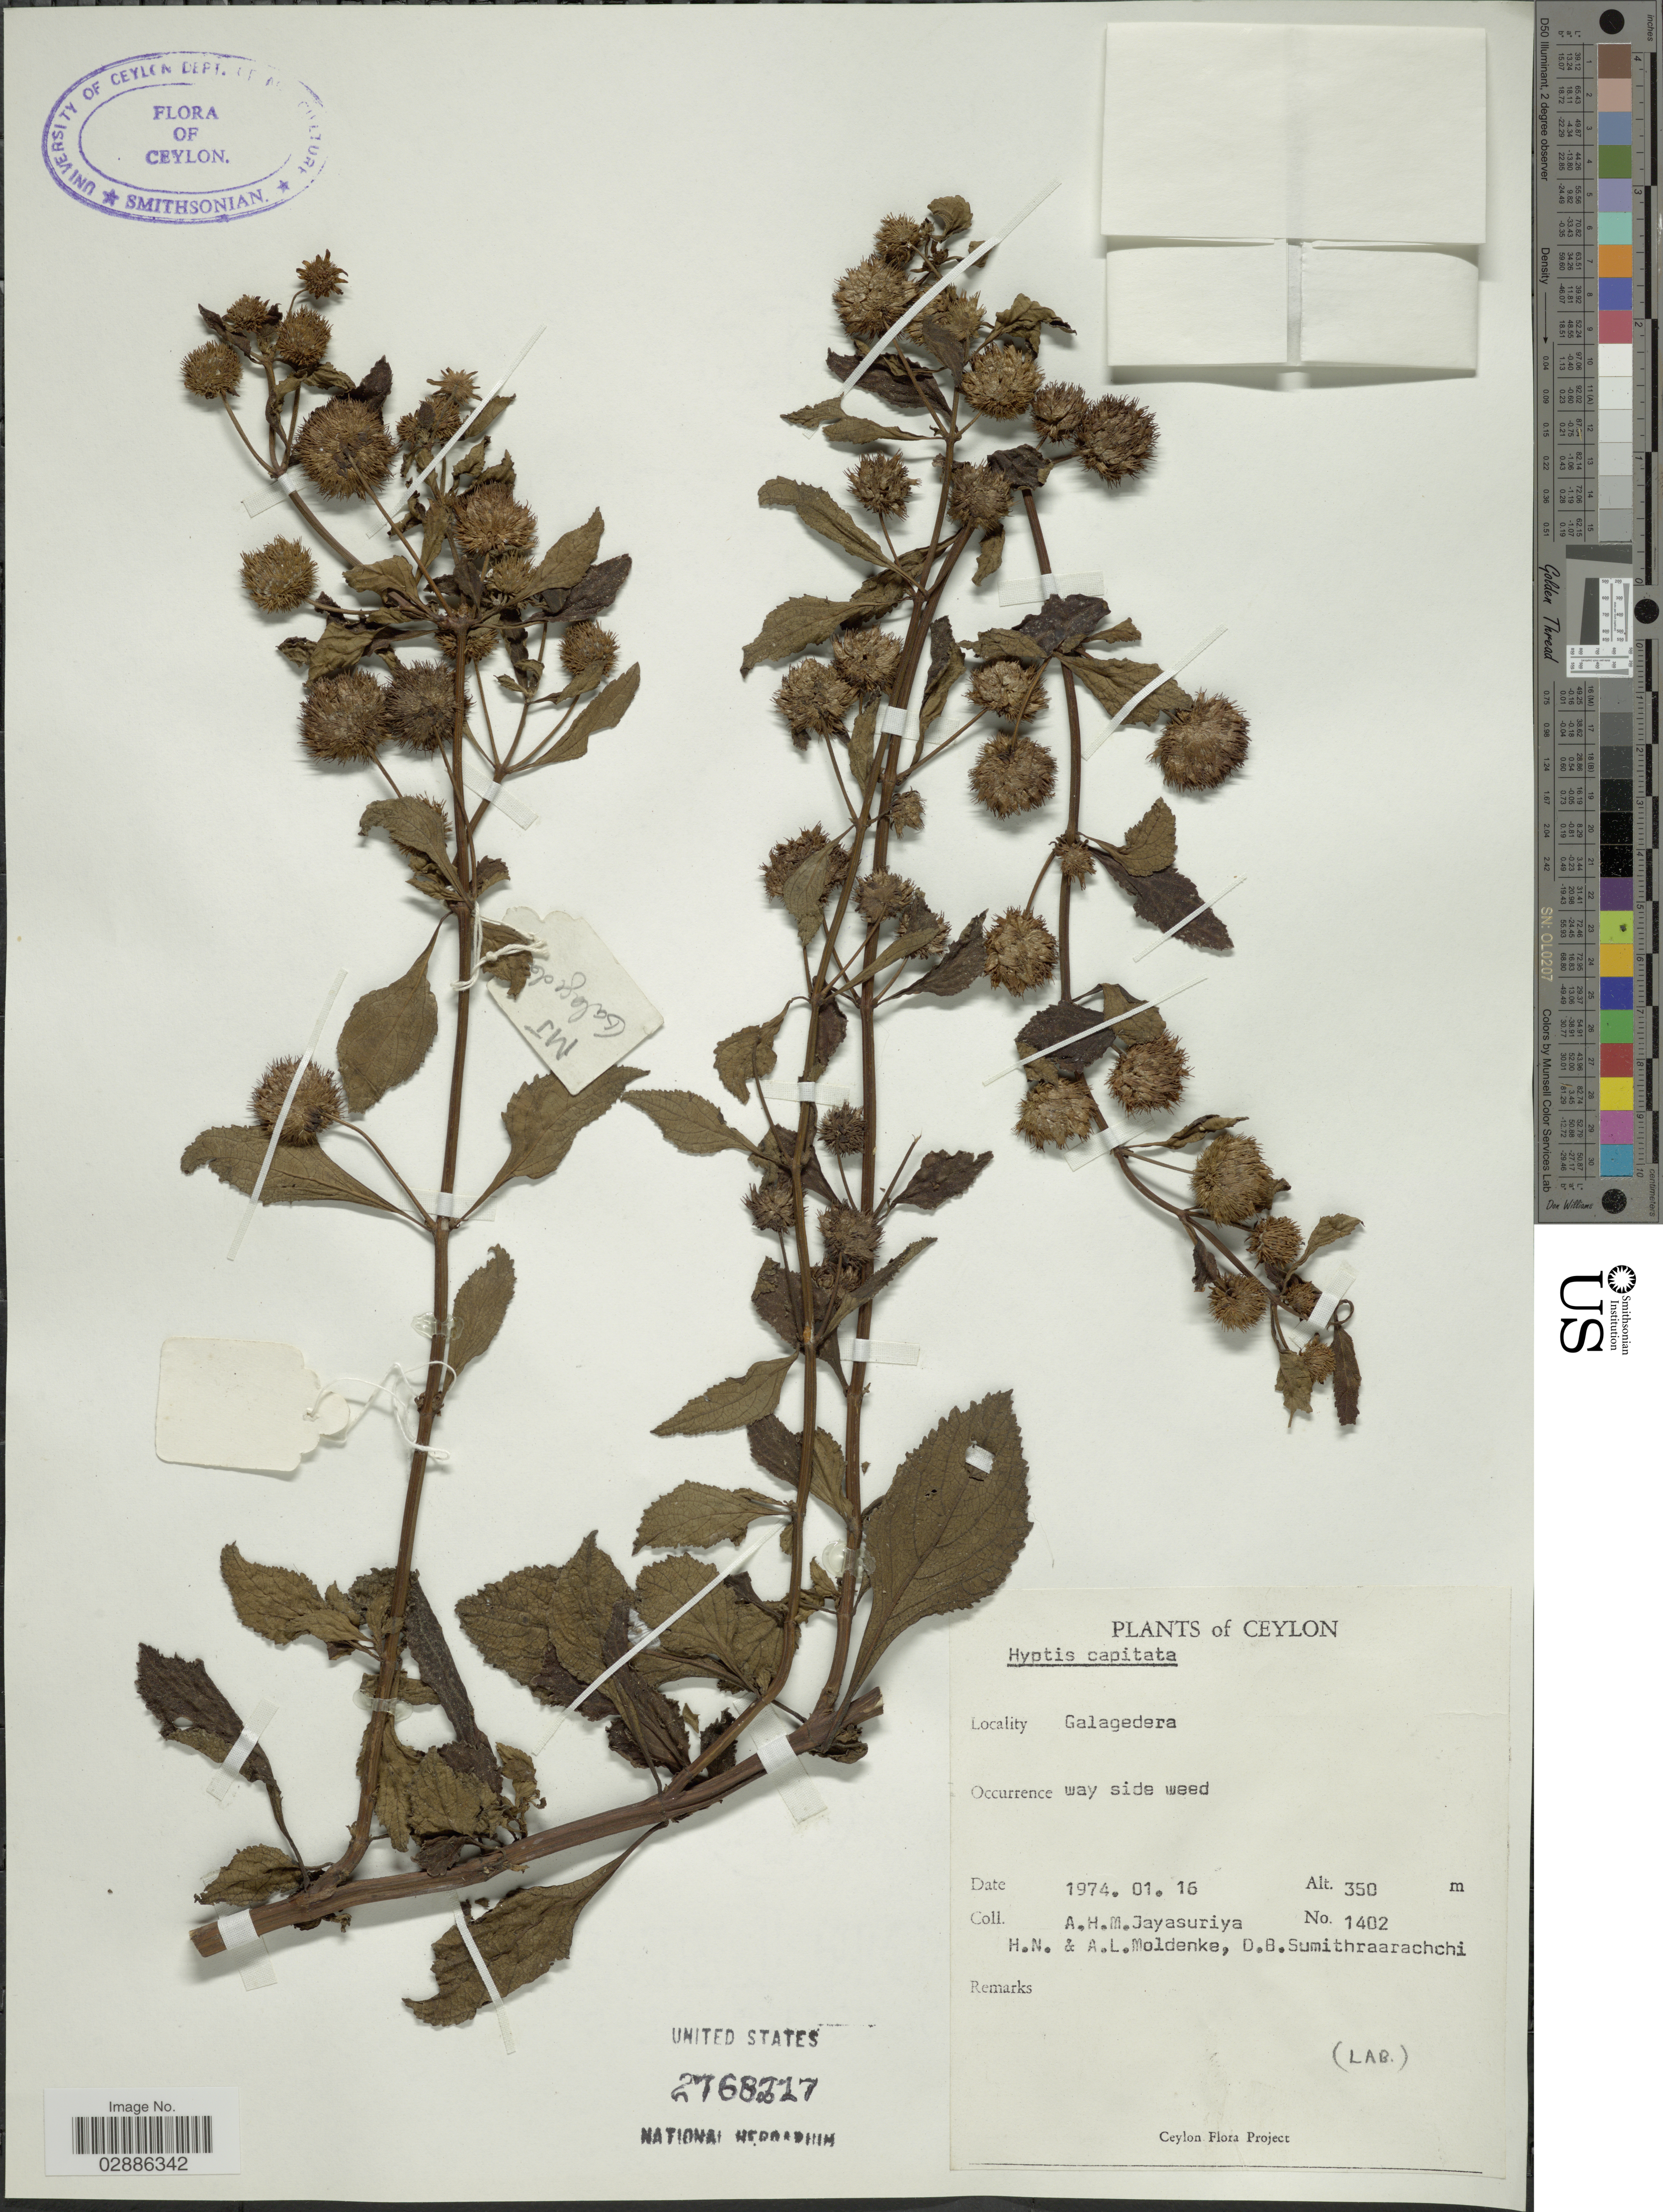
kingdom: Plantae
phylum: Tracheophyta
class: Magnoliopsida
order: Lamiales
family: Lamiaceae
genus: Hyptis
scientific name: Hyptis rhomboidea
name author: M. Martens & Galeotti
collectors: A. Jayasuriya, H. N. Moldenke, A. L. Moldenke & D. B. Sumithraarachchi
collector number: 1402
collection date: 1974-01-16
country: Sri Lanka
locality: Ceylon, Galagedera.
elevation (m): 350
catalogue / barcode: US 2768217